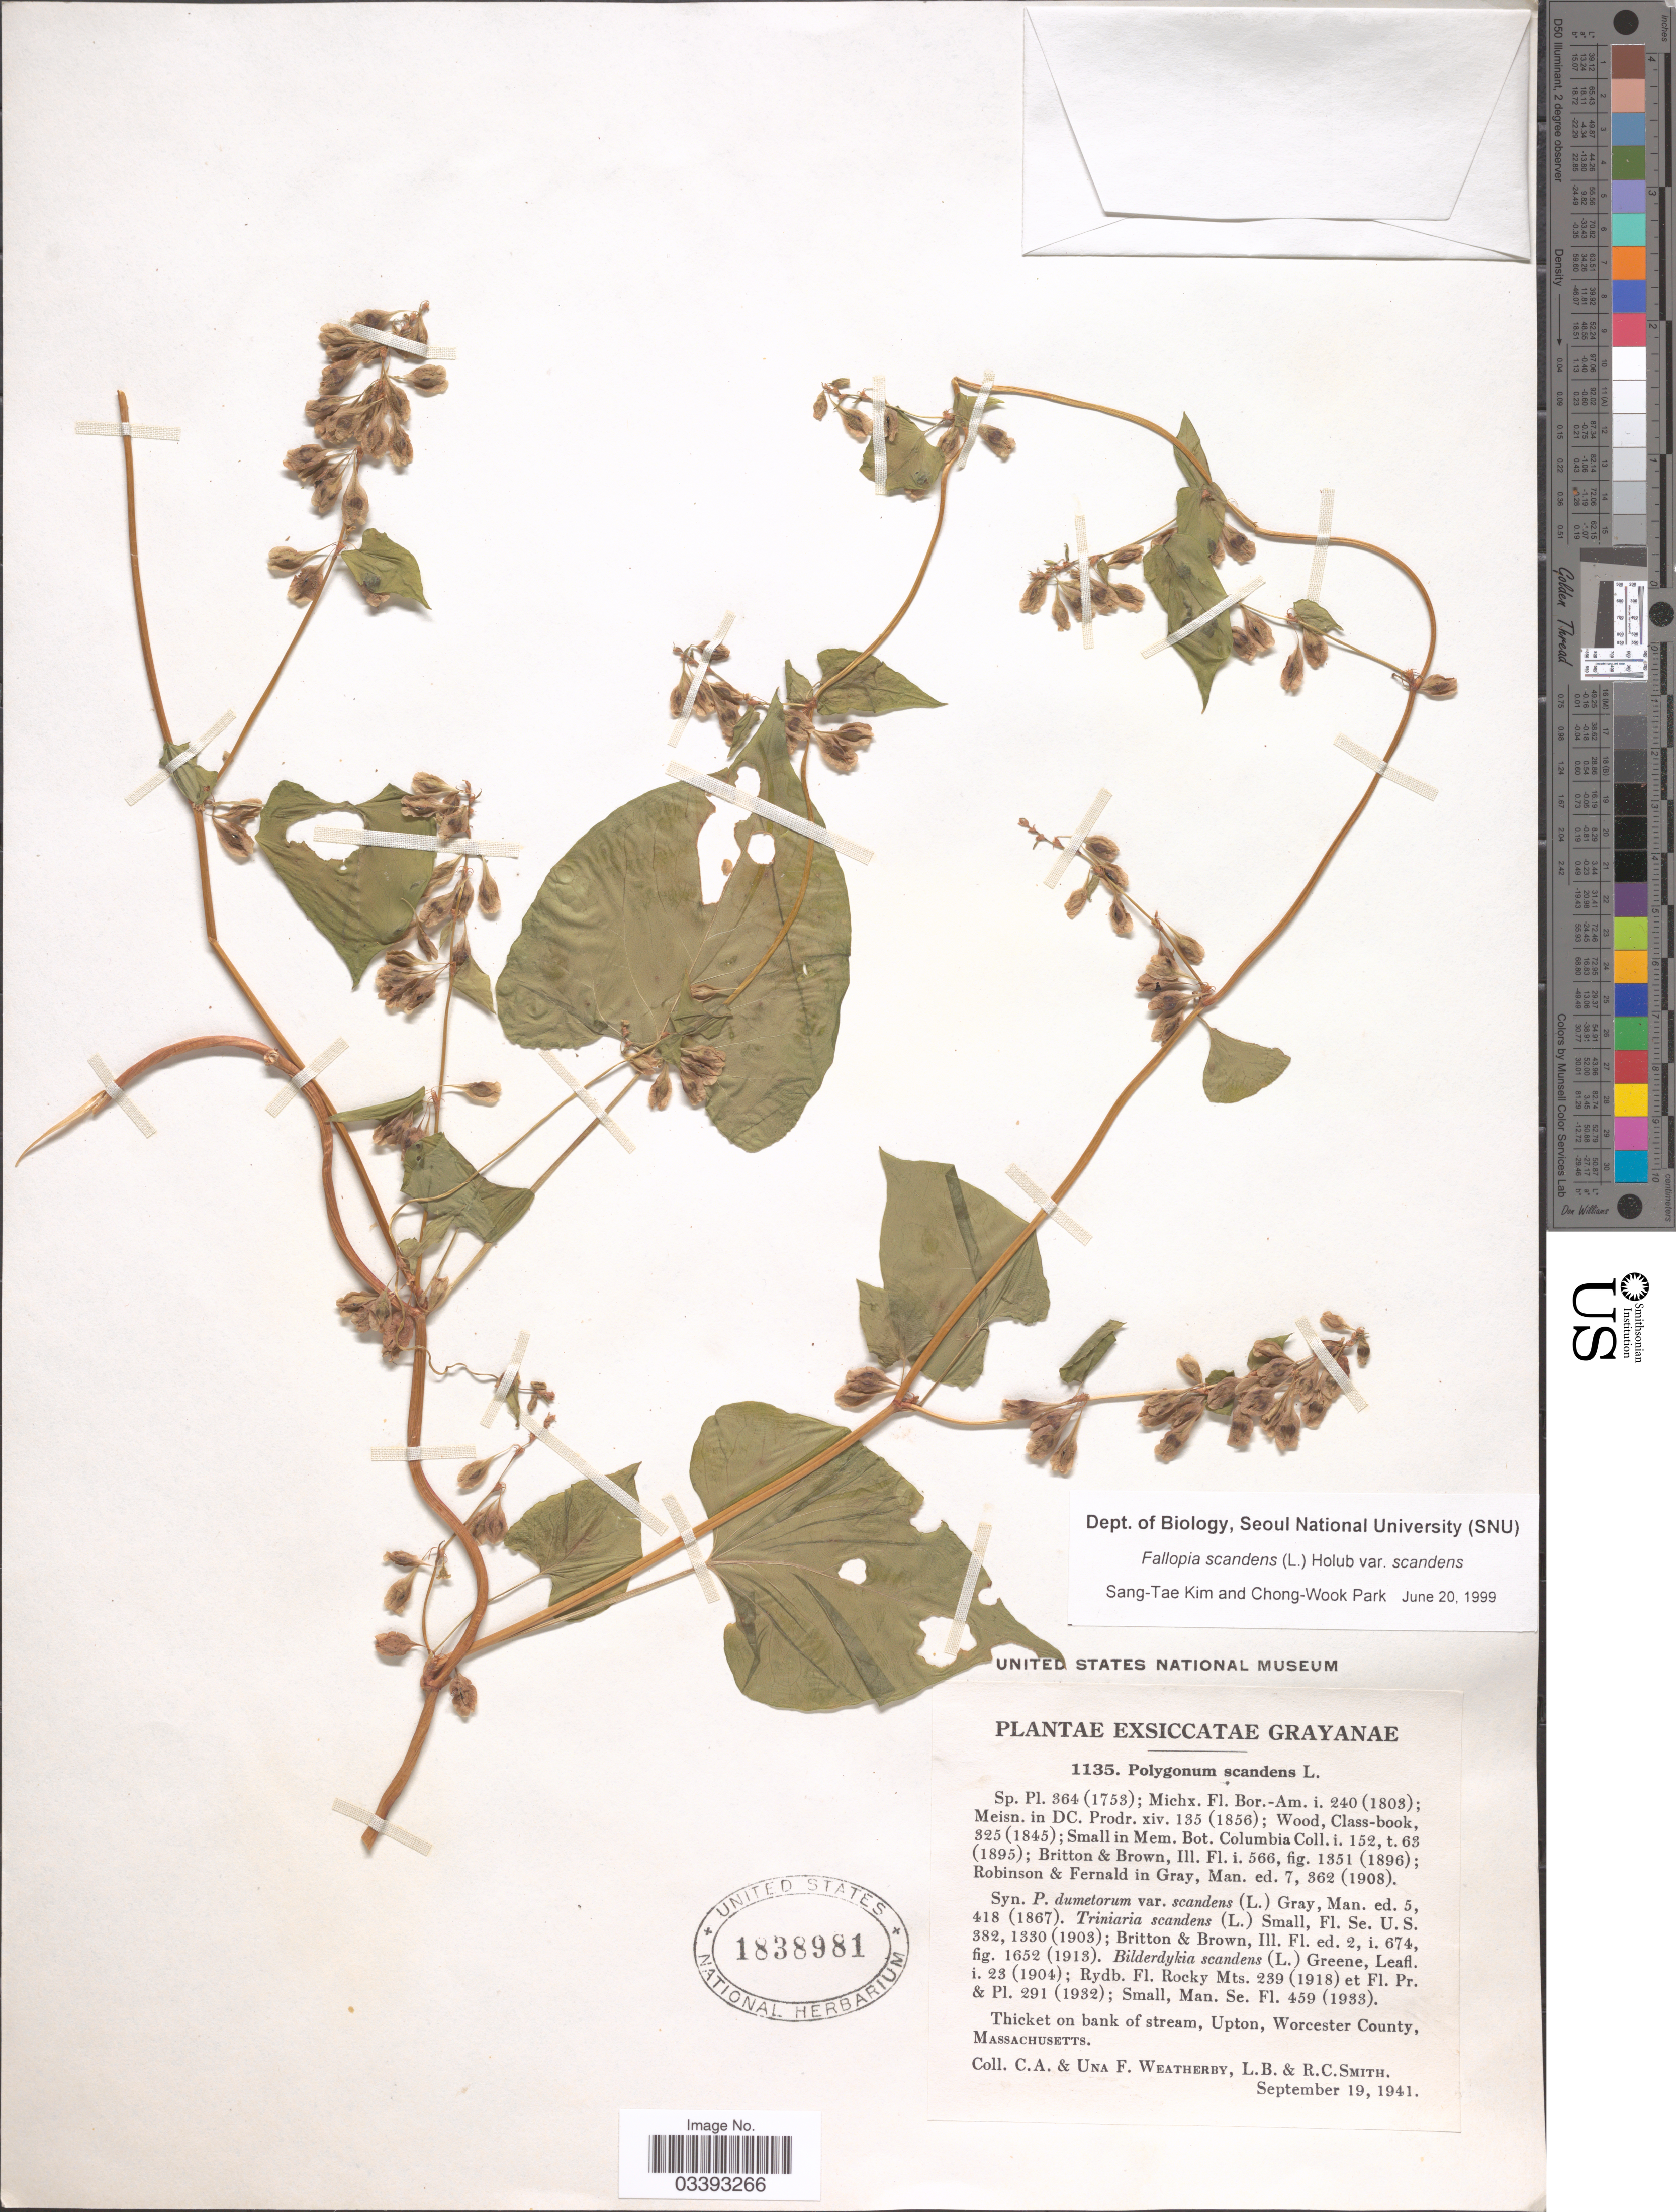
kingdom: Plantae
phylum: Tracheophyta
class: Magnoliopsida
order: Caryophyllales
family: Polygonaceae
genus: Fallopia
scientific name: Fallopia scandens var. scandens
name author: (L.) Holub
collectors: C. A. Weatherby, U. Weatherby, L. Smith & R. C. Smith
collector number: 1135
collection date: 1941-09-19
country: United States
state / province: Massachusetts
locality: Upton, Worcester County.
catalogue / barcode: US 1838981